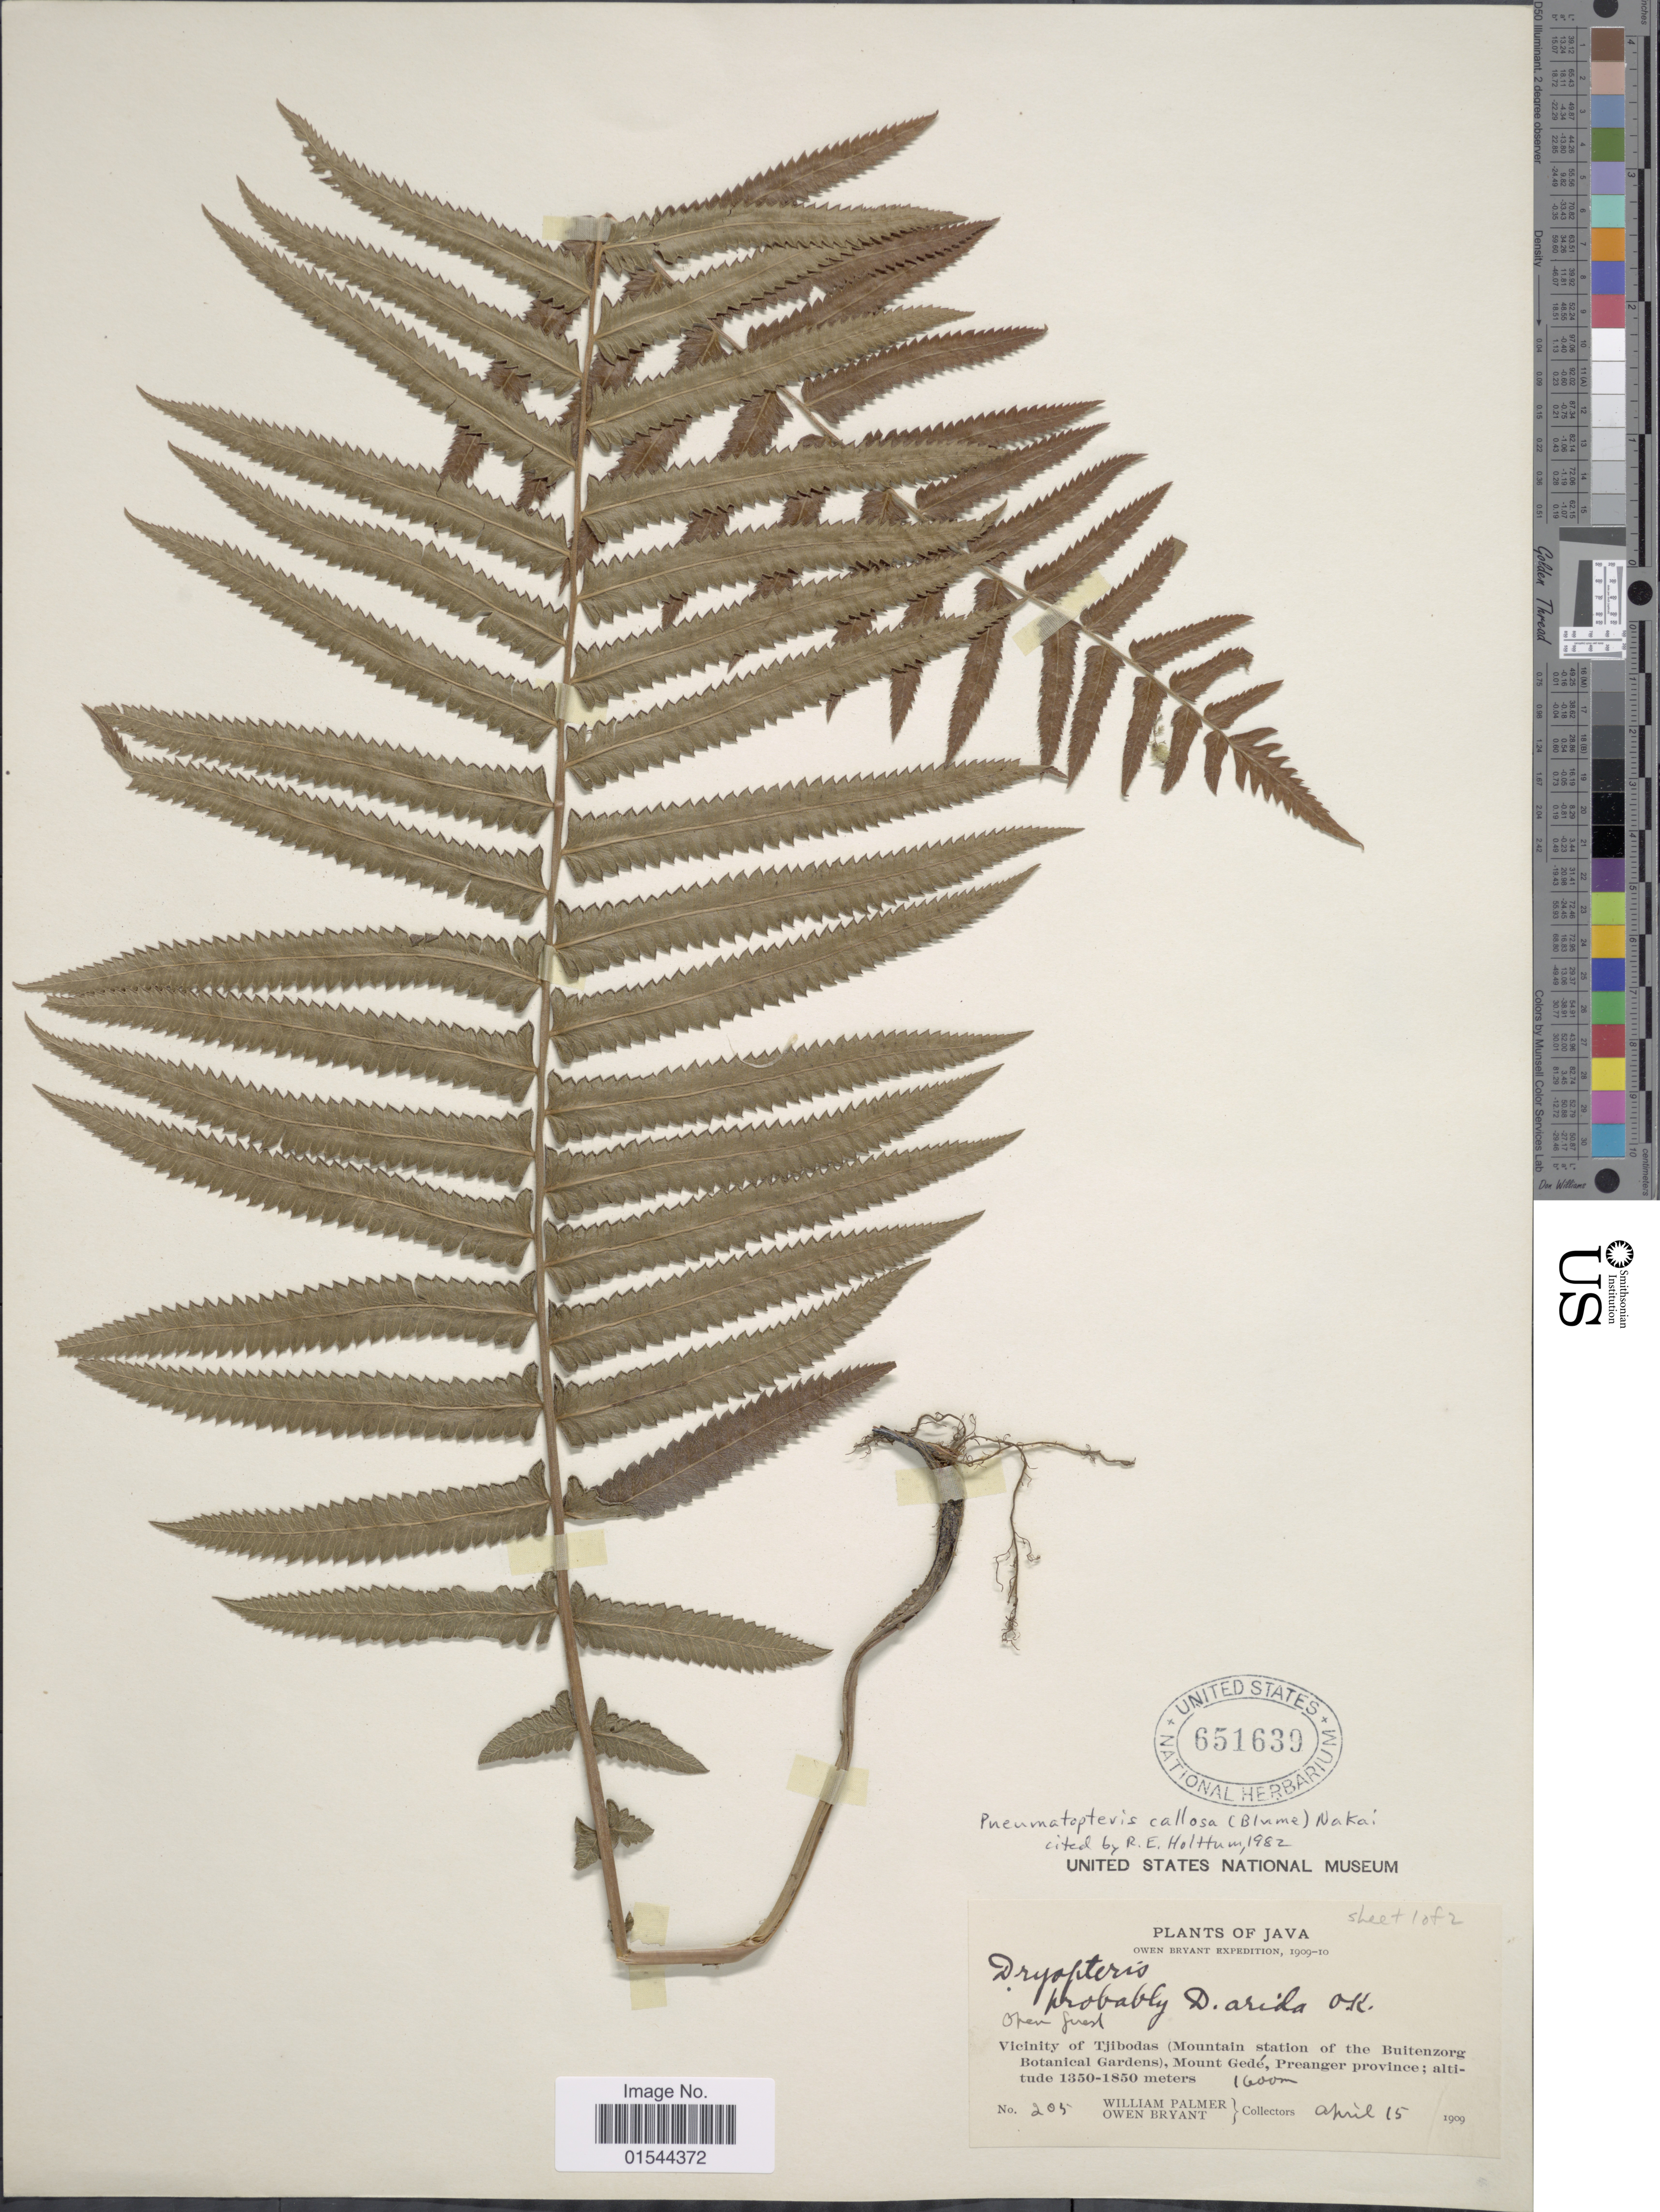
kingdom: Plantae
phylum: Tracheophyta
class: Polypodiopsida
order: Polypodiales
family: Thelypteridaceae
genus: Pneumatopteris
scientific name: Pneumatopteris callosa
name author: (Blume) Nakai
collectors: W. Palmer & O. Bryant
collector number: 205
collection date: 1909-04-15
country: Indonesia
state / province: Java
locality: Vicinity of Tjibodas (Mountain station of the Buitenzorg Botanical Gardens), Mount Gede, Preanger province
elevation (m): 1600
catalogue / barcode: US 651639